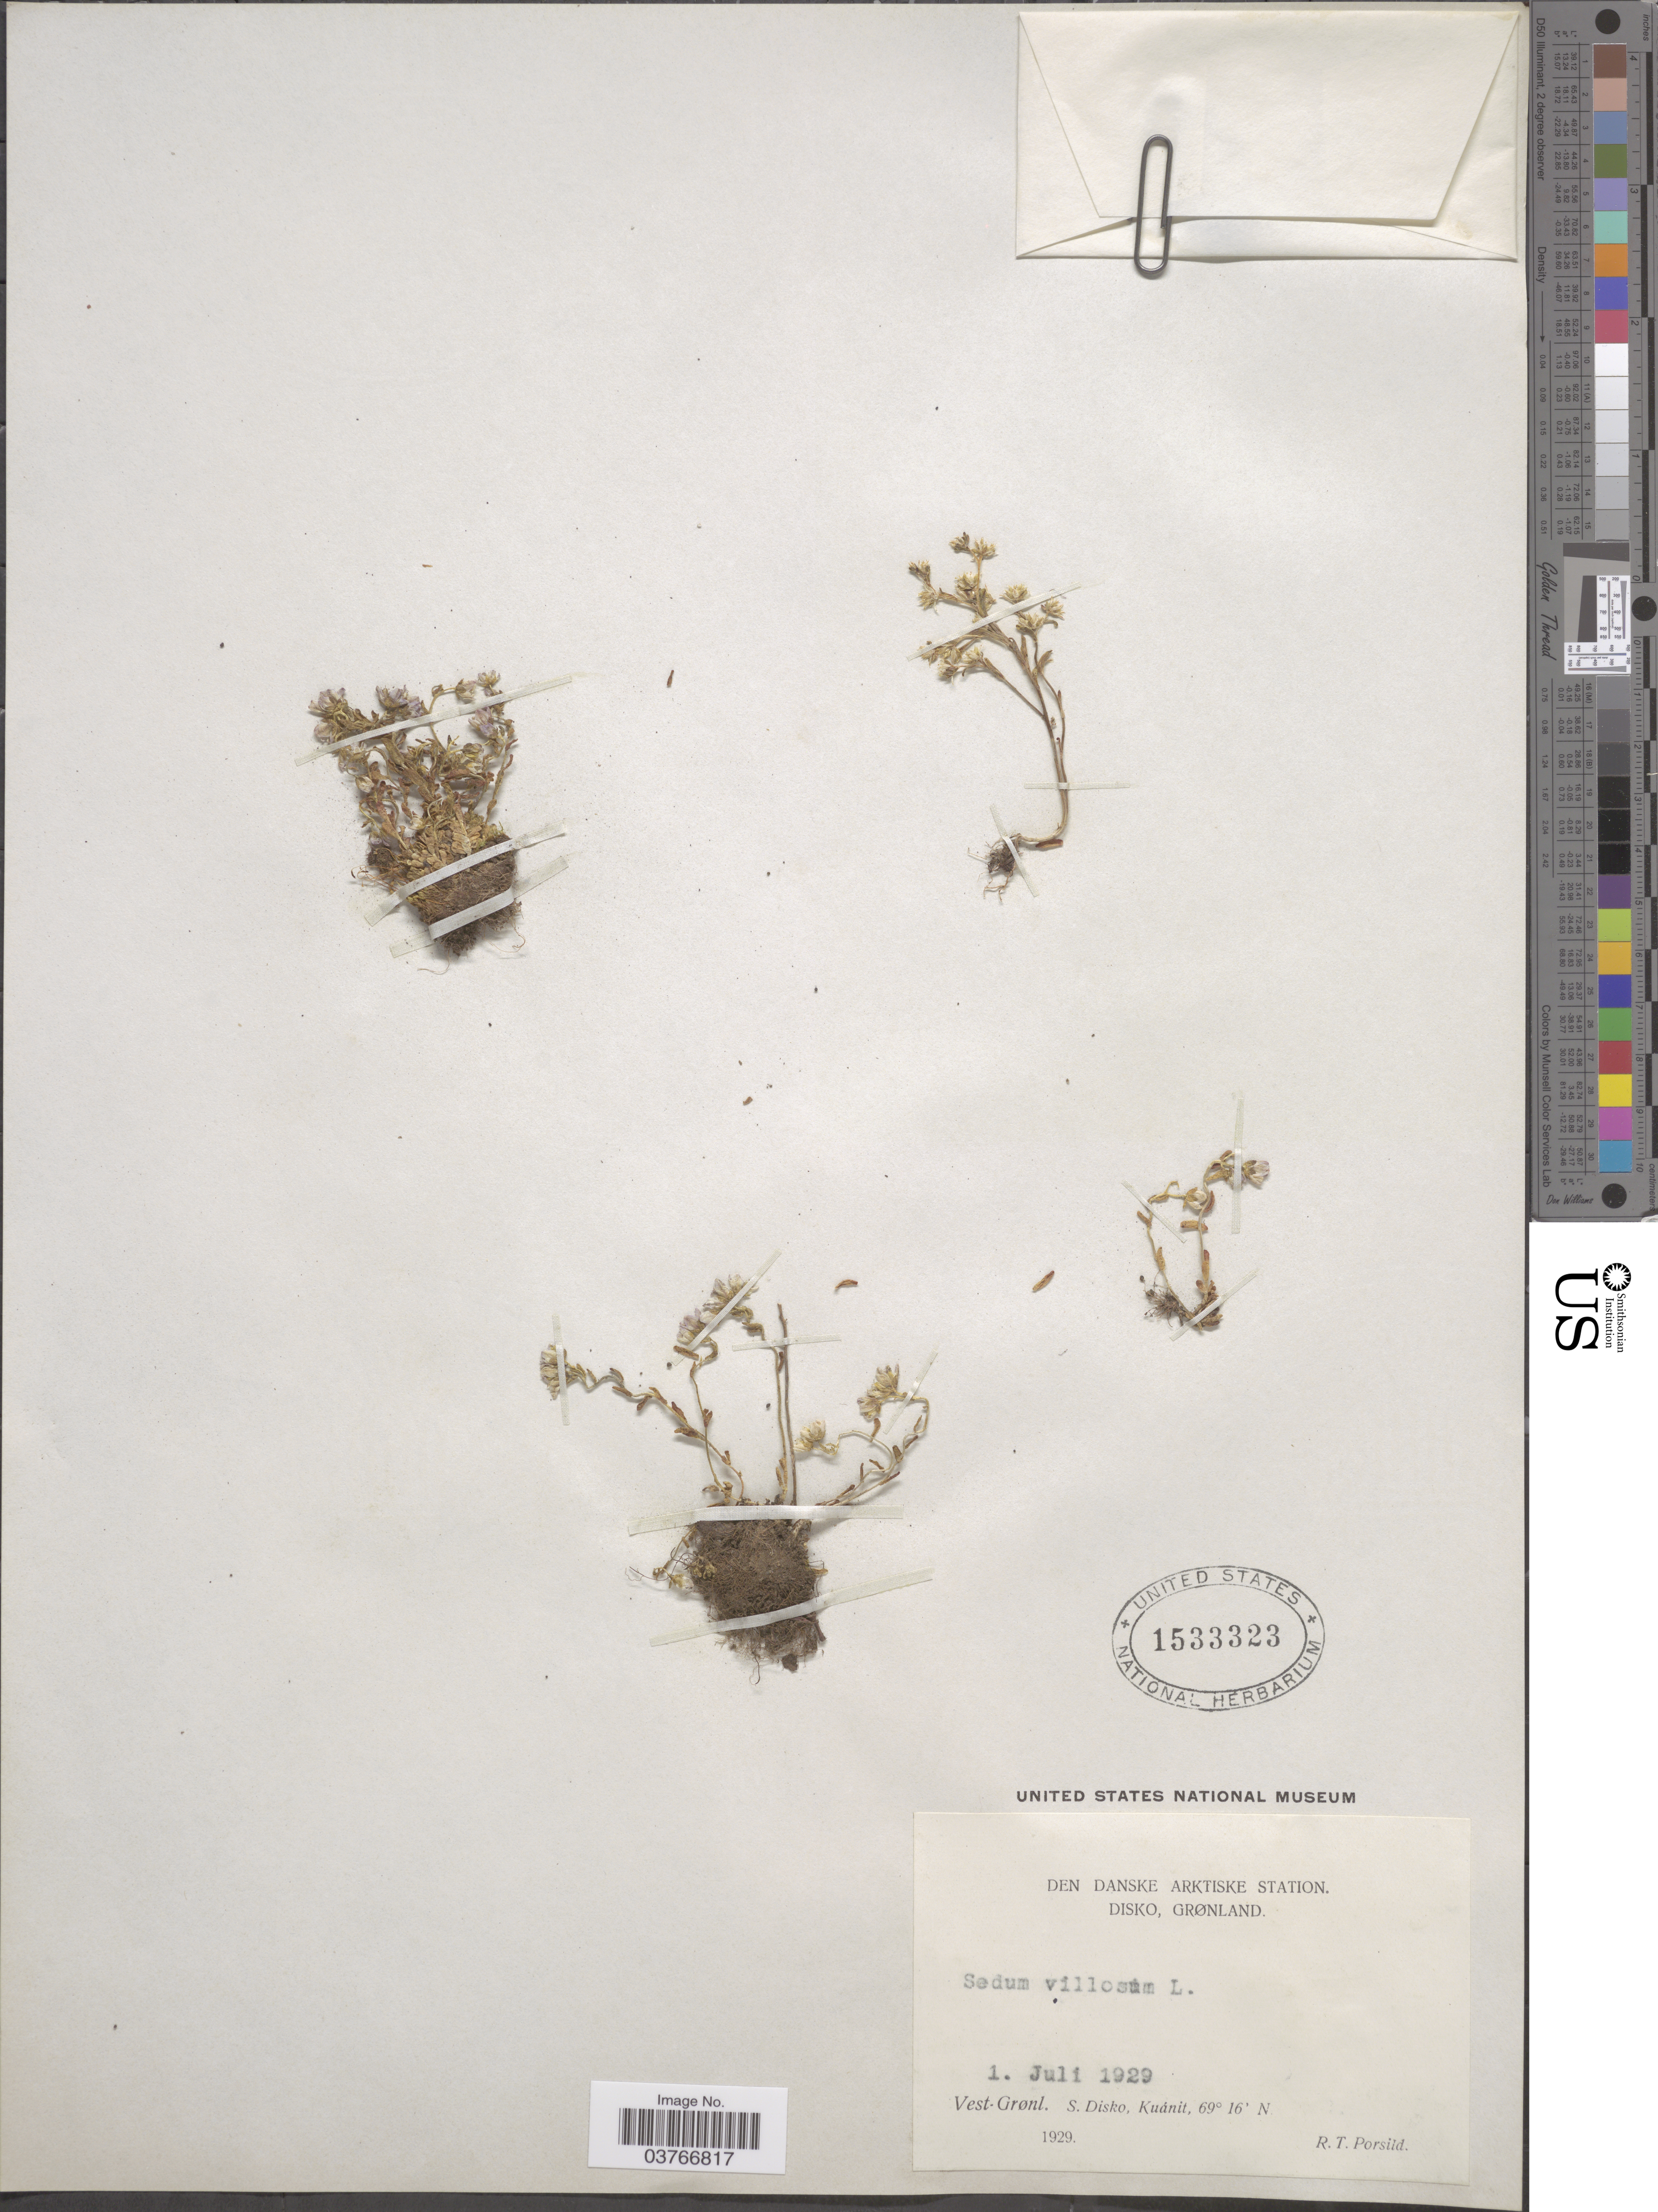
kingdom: Plantae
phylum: Tracheophyta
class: Magnoliopsida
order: Saxifragales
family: Crassulaceae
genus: Sedum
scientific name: Sedum torreyi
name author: G. Don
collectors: R. T. Porsild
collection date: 1929-07-01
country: Greenland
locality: Den Danske Arktiske Station. Disko, Grønland. Vest-Grønl. S. Disko, Kuánit.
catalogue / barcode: US 1533323